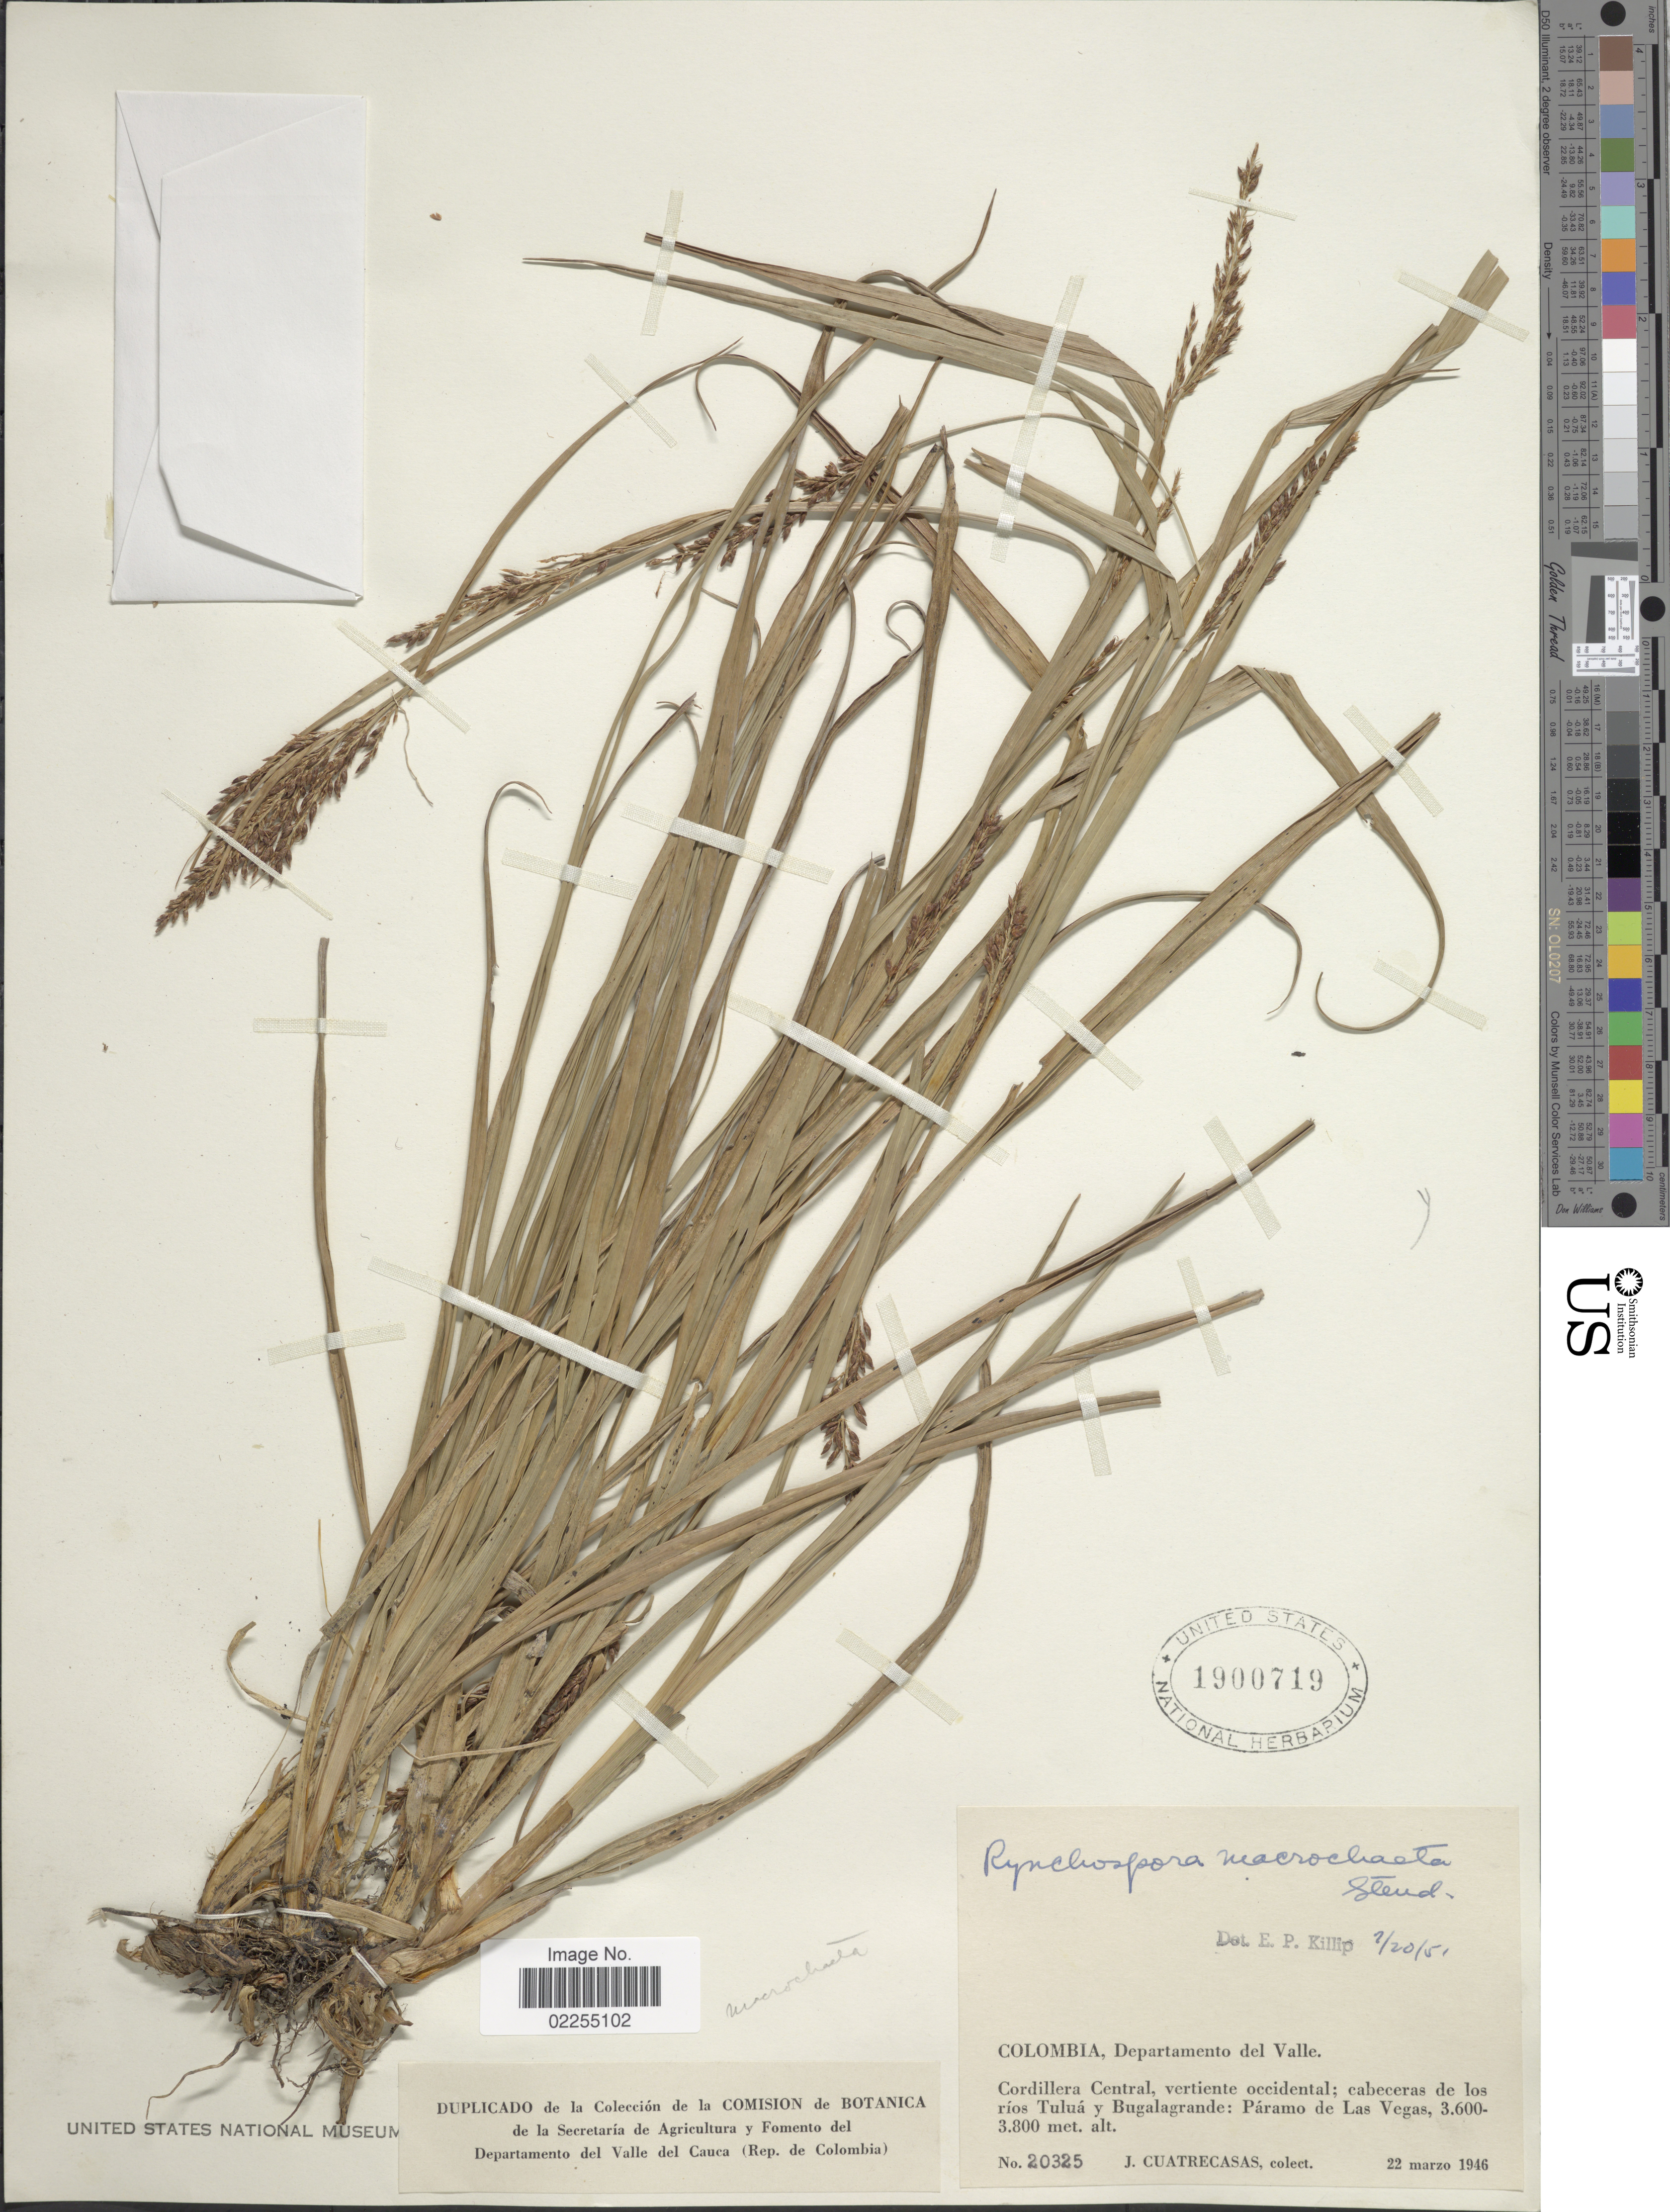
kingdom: Plantae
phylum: Tracheophyta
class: Liliopsida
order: Poales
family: Cyperaceae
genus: Rhynchospora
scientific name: Rhynchospora macrochaeta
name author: Steud. ex Boeckeler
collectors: J. Cuatrecasas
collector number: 20325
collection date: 1946-03-22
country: Colombia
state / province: Valle del Cauca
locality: Departamento del Valle, Cordillera Central, vertiente occidental; cabeceras de los rios Tulua y Bugalagrande: Paramo de Las Vegas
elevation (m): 3600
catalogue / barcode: US 1900719